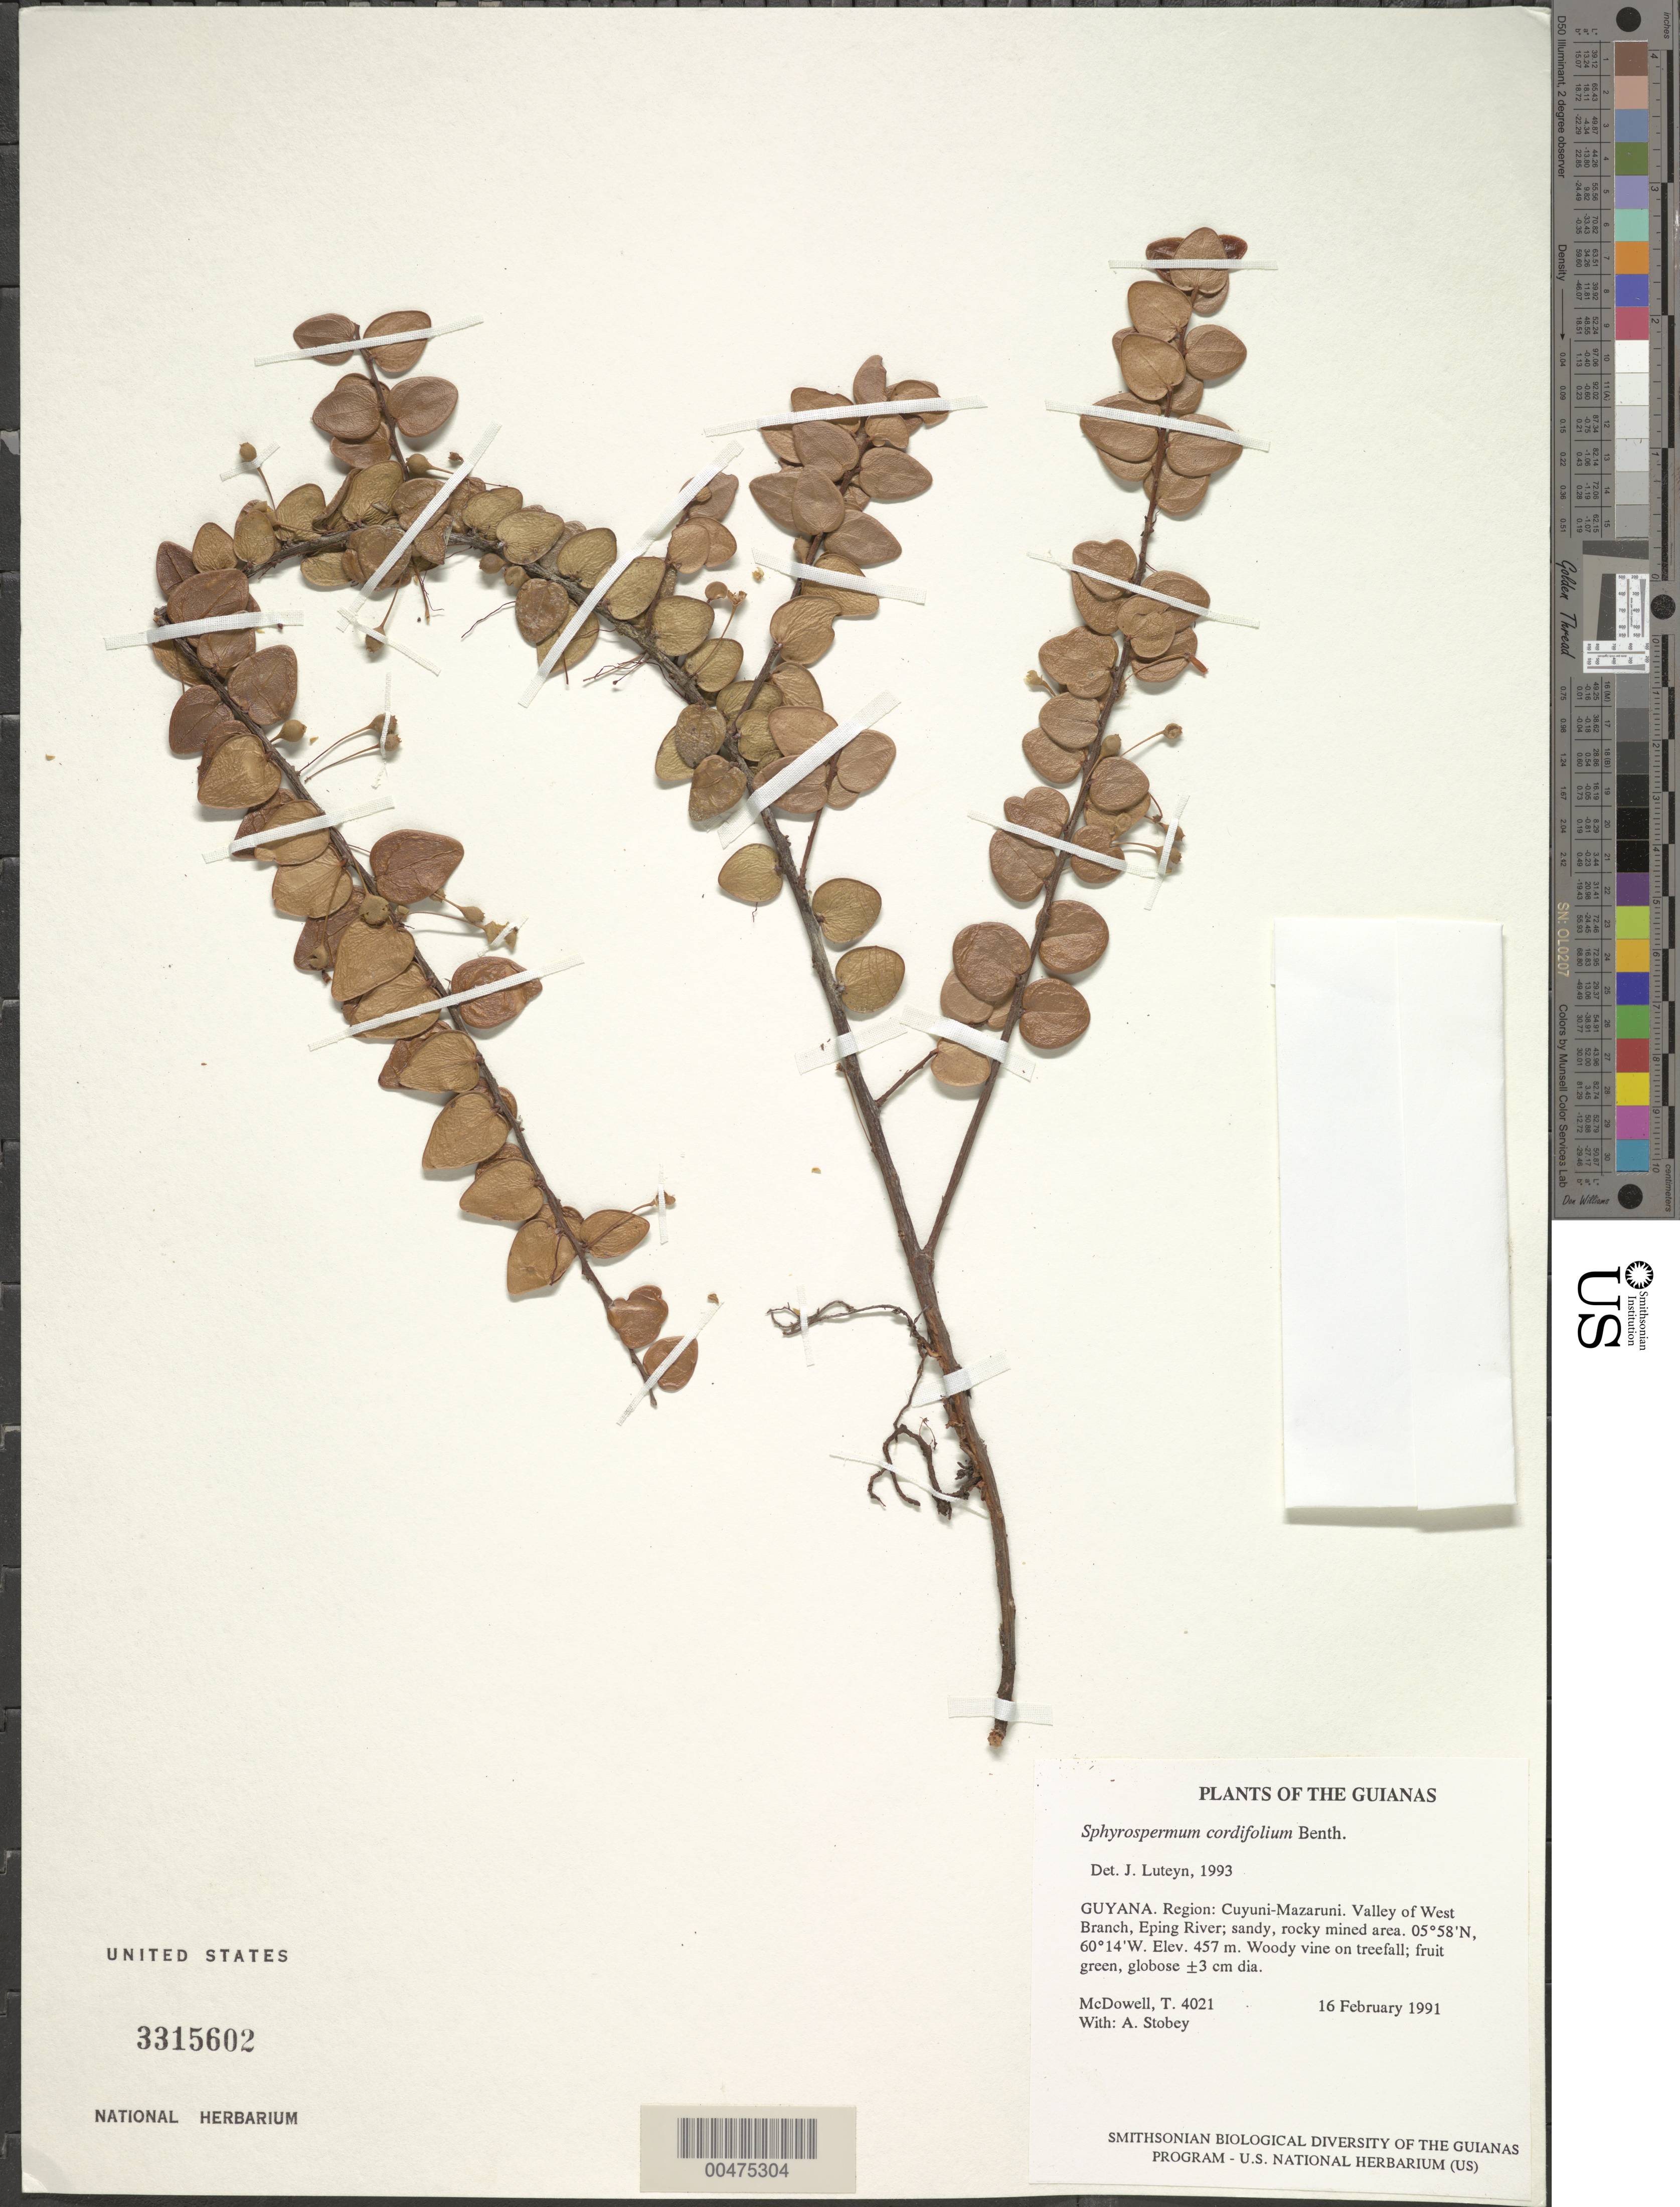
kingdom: Plantae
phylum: Tracheophyta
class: Magnoliopsida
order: Ericales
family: Ericaceae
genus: Sphyrospermum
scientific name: Sphyrospermum cordifolium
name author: Benth.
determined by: Luteyn, J. L.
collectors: T. McDowell & A. Stobey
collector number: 4021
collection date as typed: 16 February 1991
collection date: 1991-02-16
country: Guyana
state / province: Cuyuni-Mazaruni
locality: Valley of West Branch, Eping River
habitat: Sandy, rocky mined area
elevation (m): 457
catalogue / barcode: US 3315602